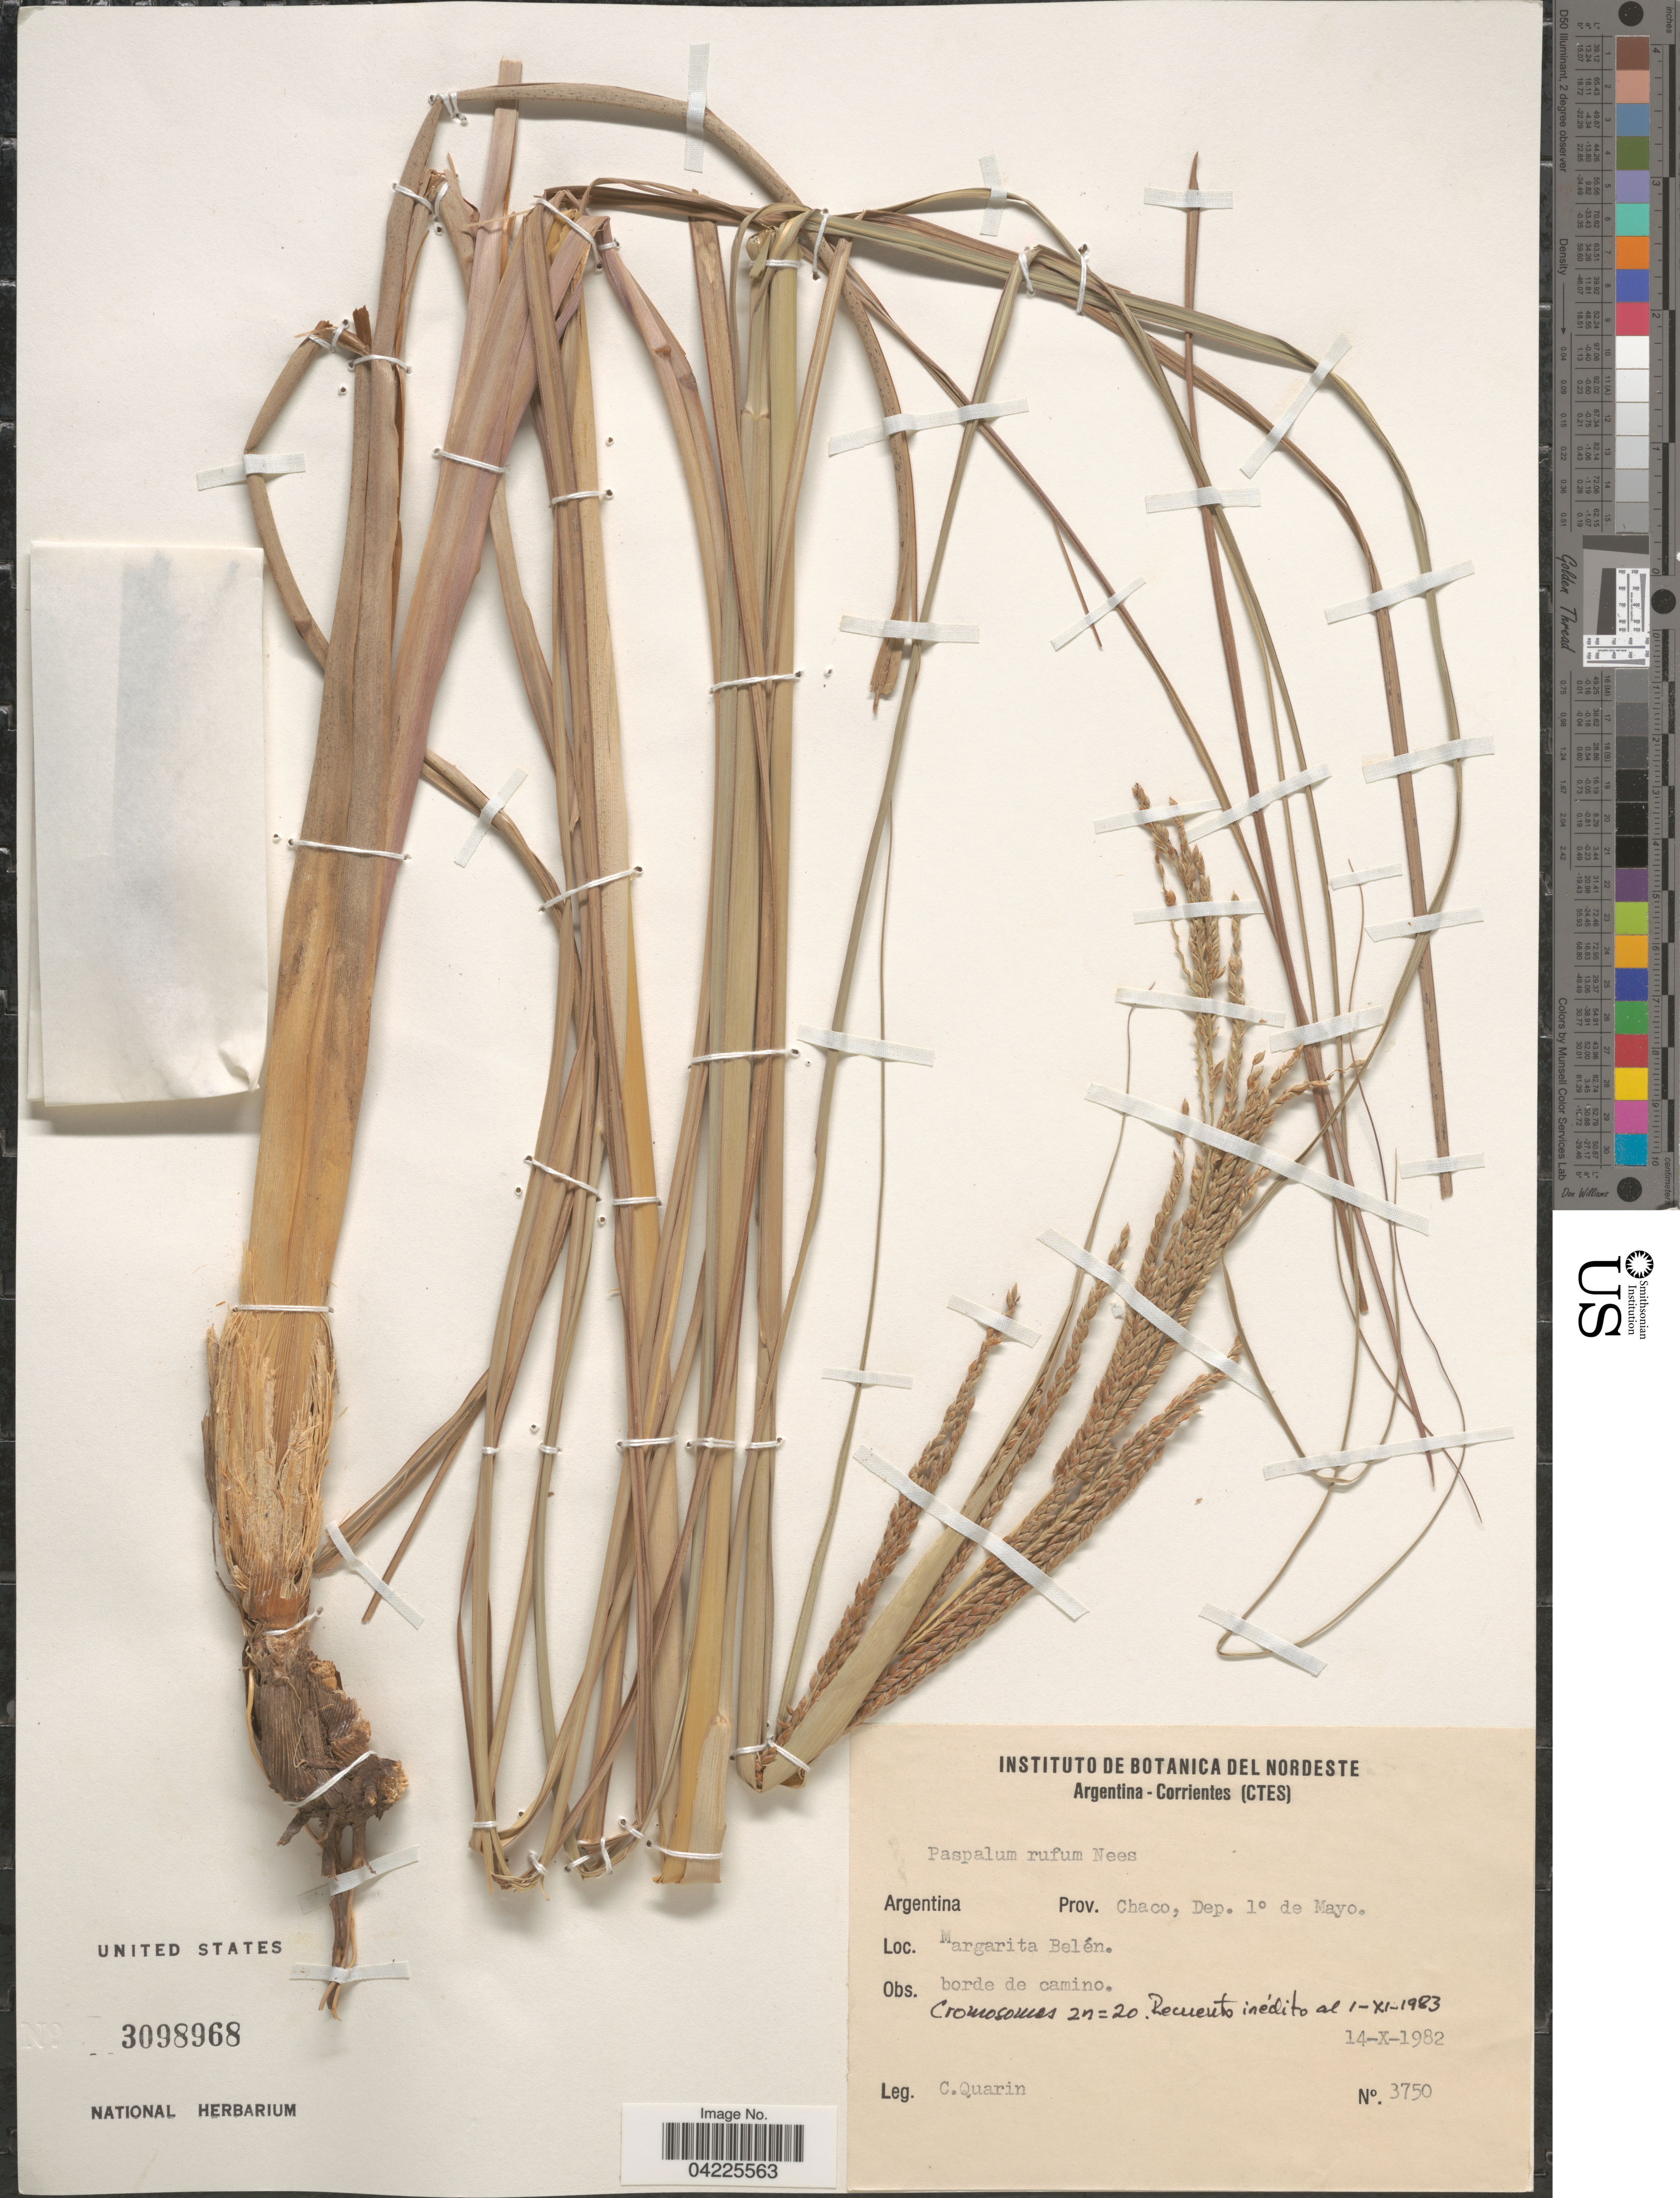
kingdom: Plantae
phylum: Tracheophyta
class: Liliopsida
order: Poales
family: Poaceae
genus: Paspalum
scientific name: Paspalum rufum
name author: Nees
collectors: C. Quarin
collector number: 3750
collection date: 1982-10-14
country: Argentina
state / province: Chaco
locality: Dep. 1° de Mayo. Margarita Belén.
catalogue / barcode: US 3098968